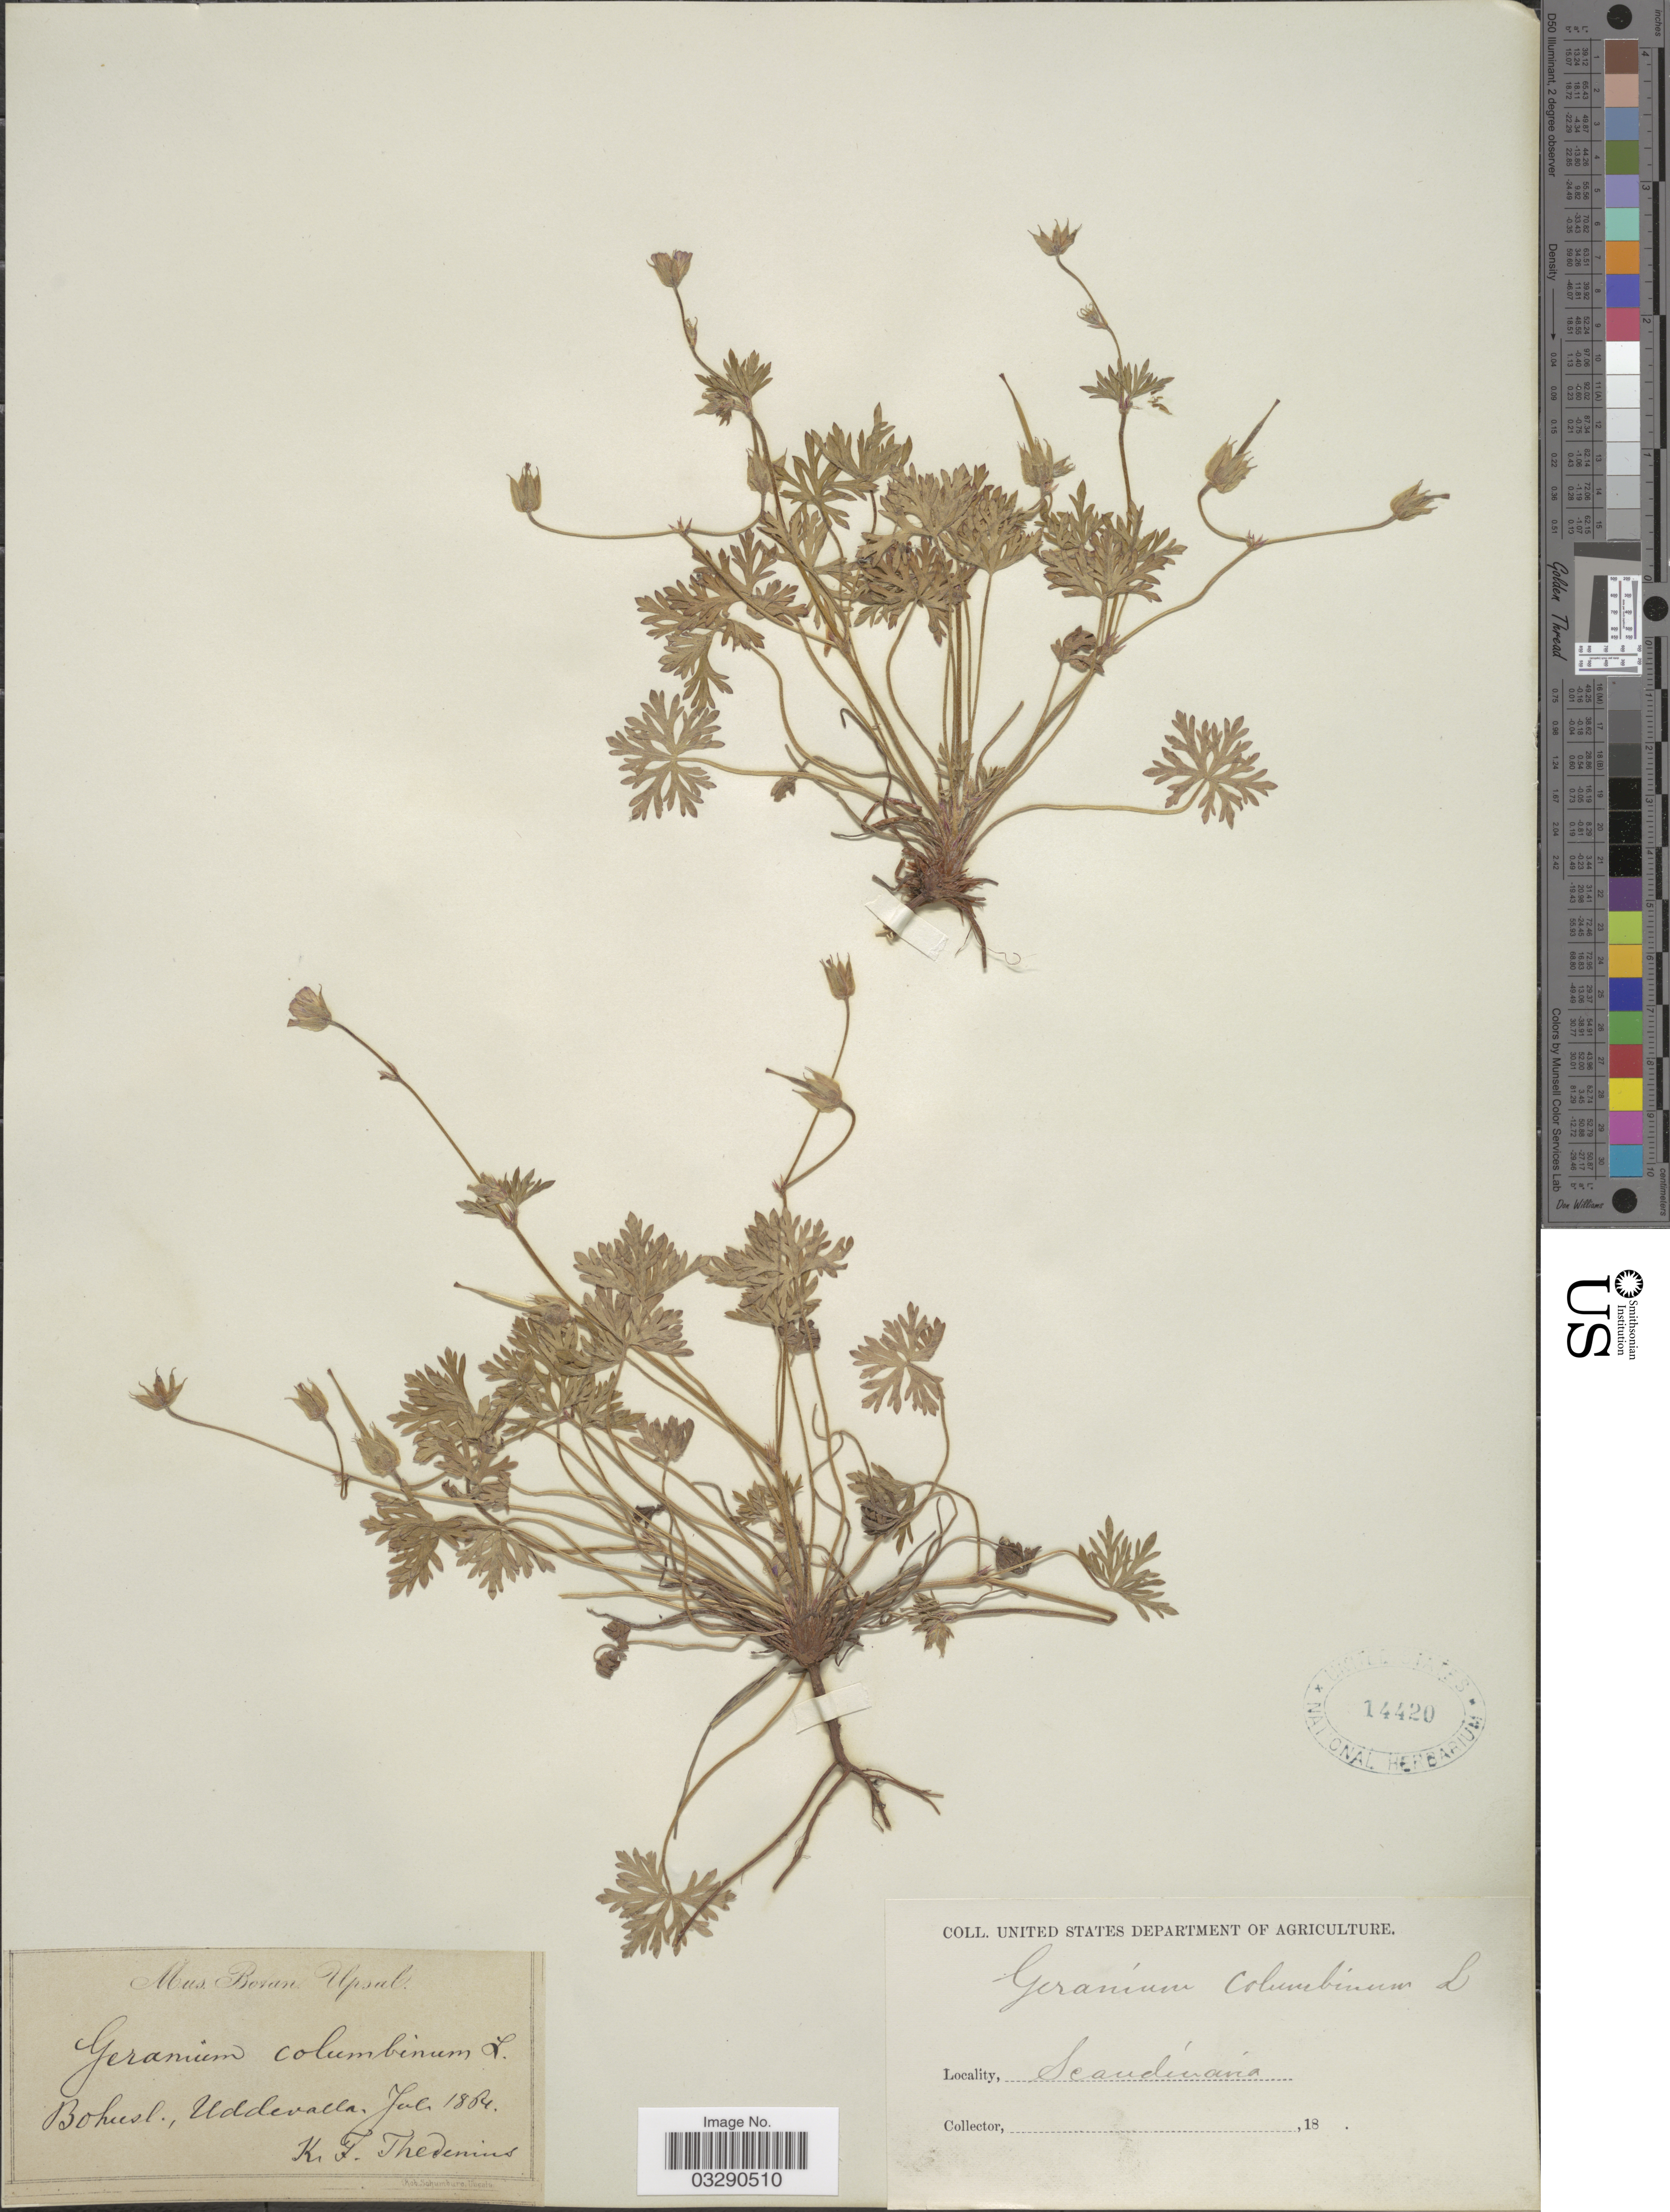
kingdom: Plantae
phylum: Tracheophyta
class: Magnoliopsida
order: Geraniales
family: Geraniaceae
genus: Geranium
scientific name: Geranium columbinum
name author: L.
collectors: K. Thedenius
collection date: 1864-07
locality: Scandinavia. Bohusl., Uddevalla.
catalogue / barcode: US 14420